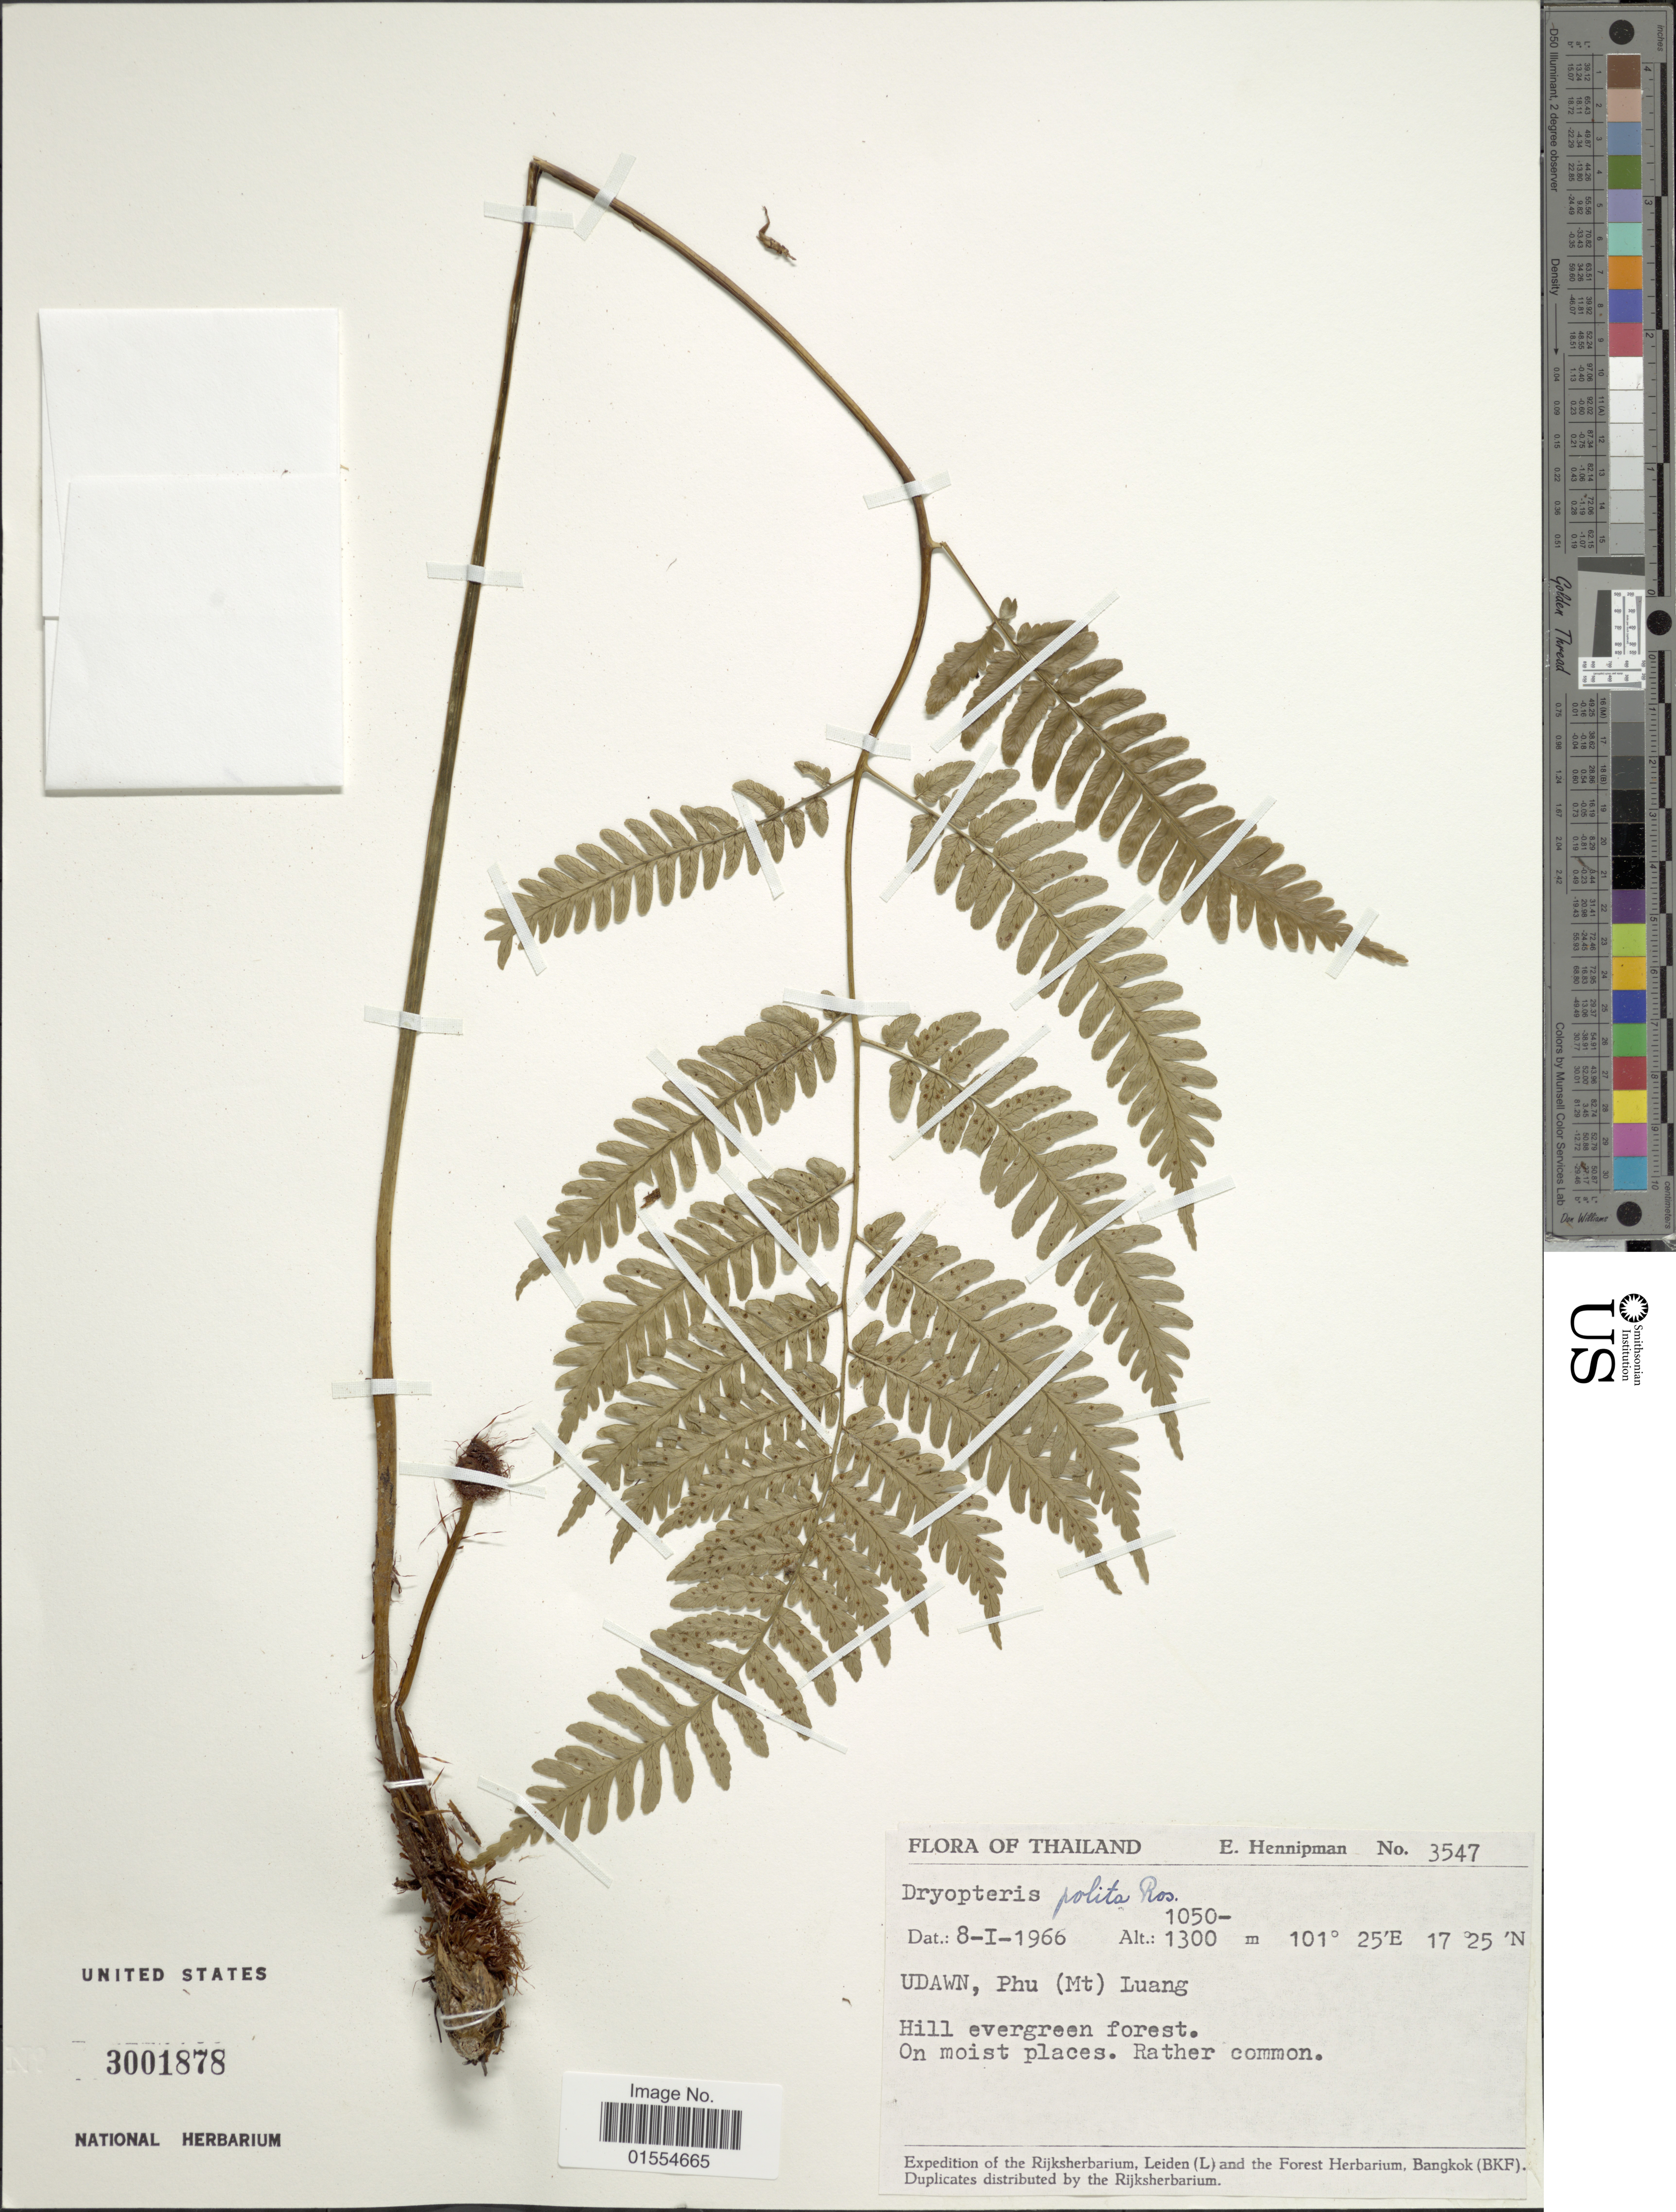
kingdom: Plantae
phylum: Tracheophyta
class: Polypodiopsida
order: Polypodiales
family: Dryopteridaceae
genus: Dryopteris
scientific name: Dryopteris polita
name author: Rosenst.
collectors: E. Hennipman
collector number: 3547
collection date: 1966-01-08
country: Thailand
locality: Udawn, Phu (Mt) Luang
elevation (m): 1050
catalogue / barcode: US 3001878